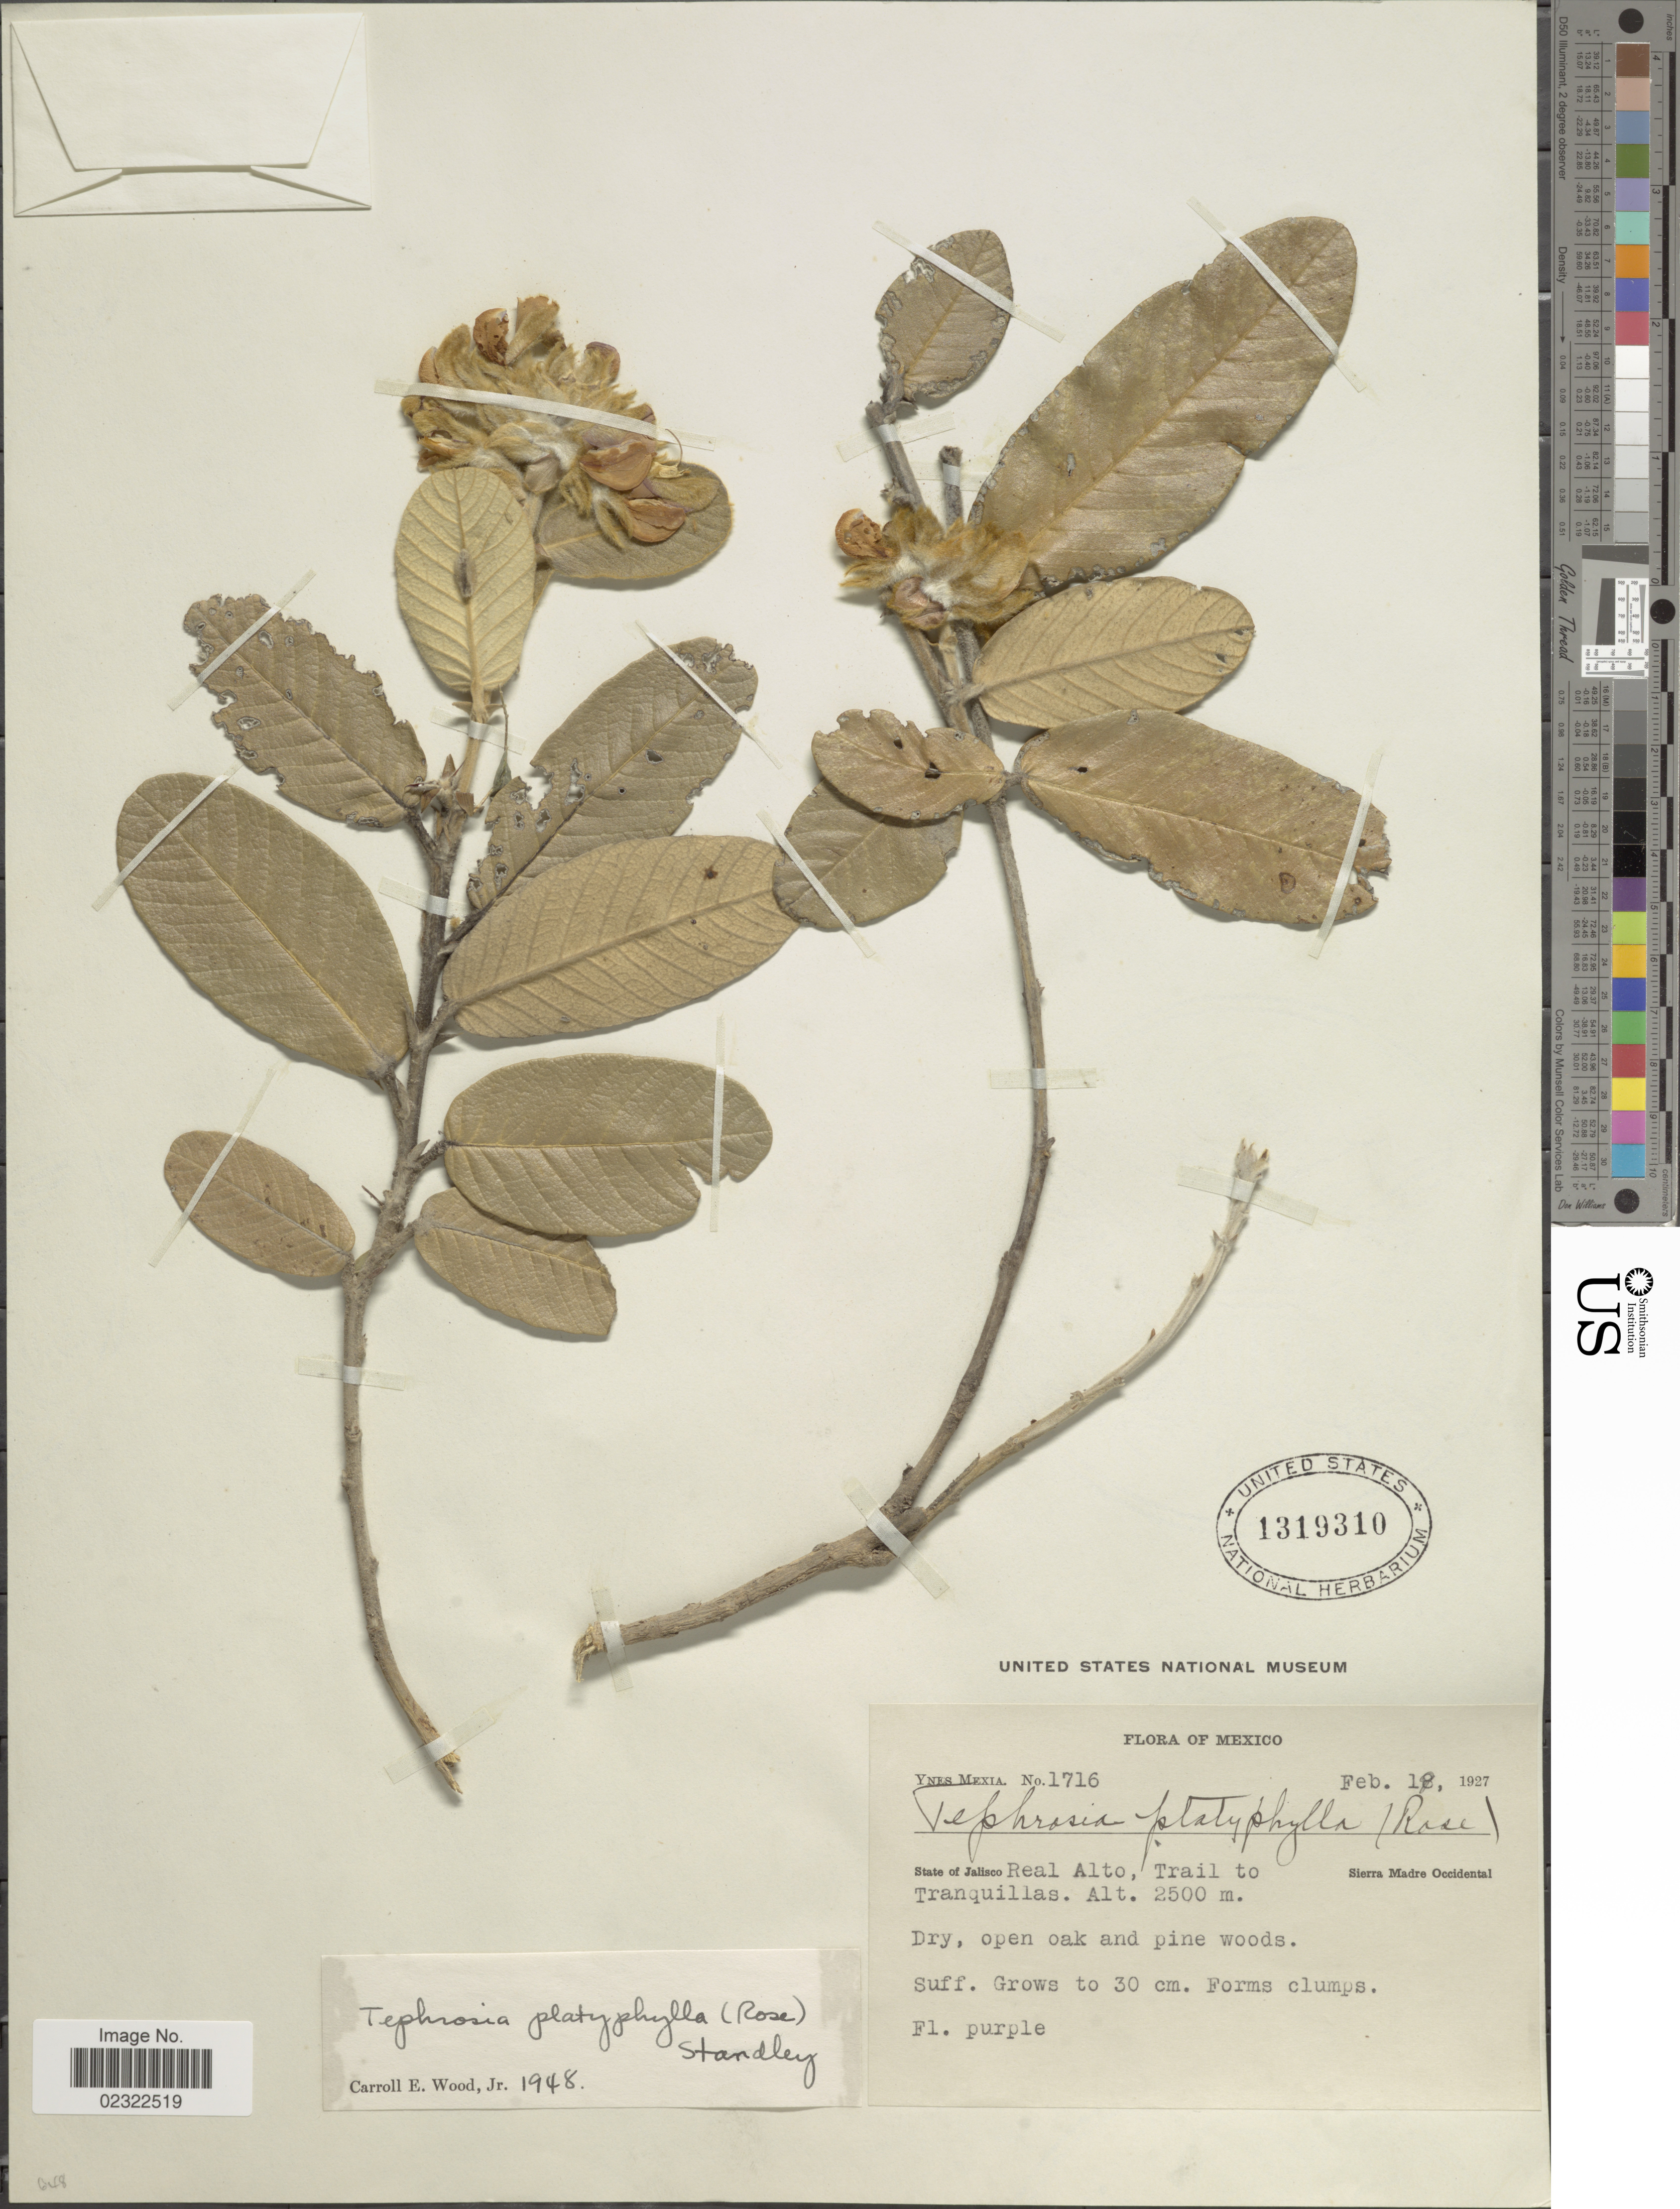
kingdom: Plantae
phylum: Tracheophyta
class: Magnoliopsida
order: Fabales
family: Fabaceae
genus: Tephrosia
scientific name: Tephrosia platyphylla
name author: (Rose) Standl.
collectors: Y. Mexia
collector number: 1716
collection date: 1927-02-19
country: Mexico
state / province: Jalisco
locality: State of Jalisco, Real Alto, Trail to Tranquillas.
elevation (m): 2500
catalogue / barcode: US 1319310